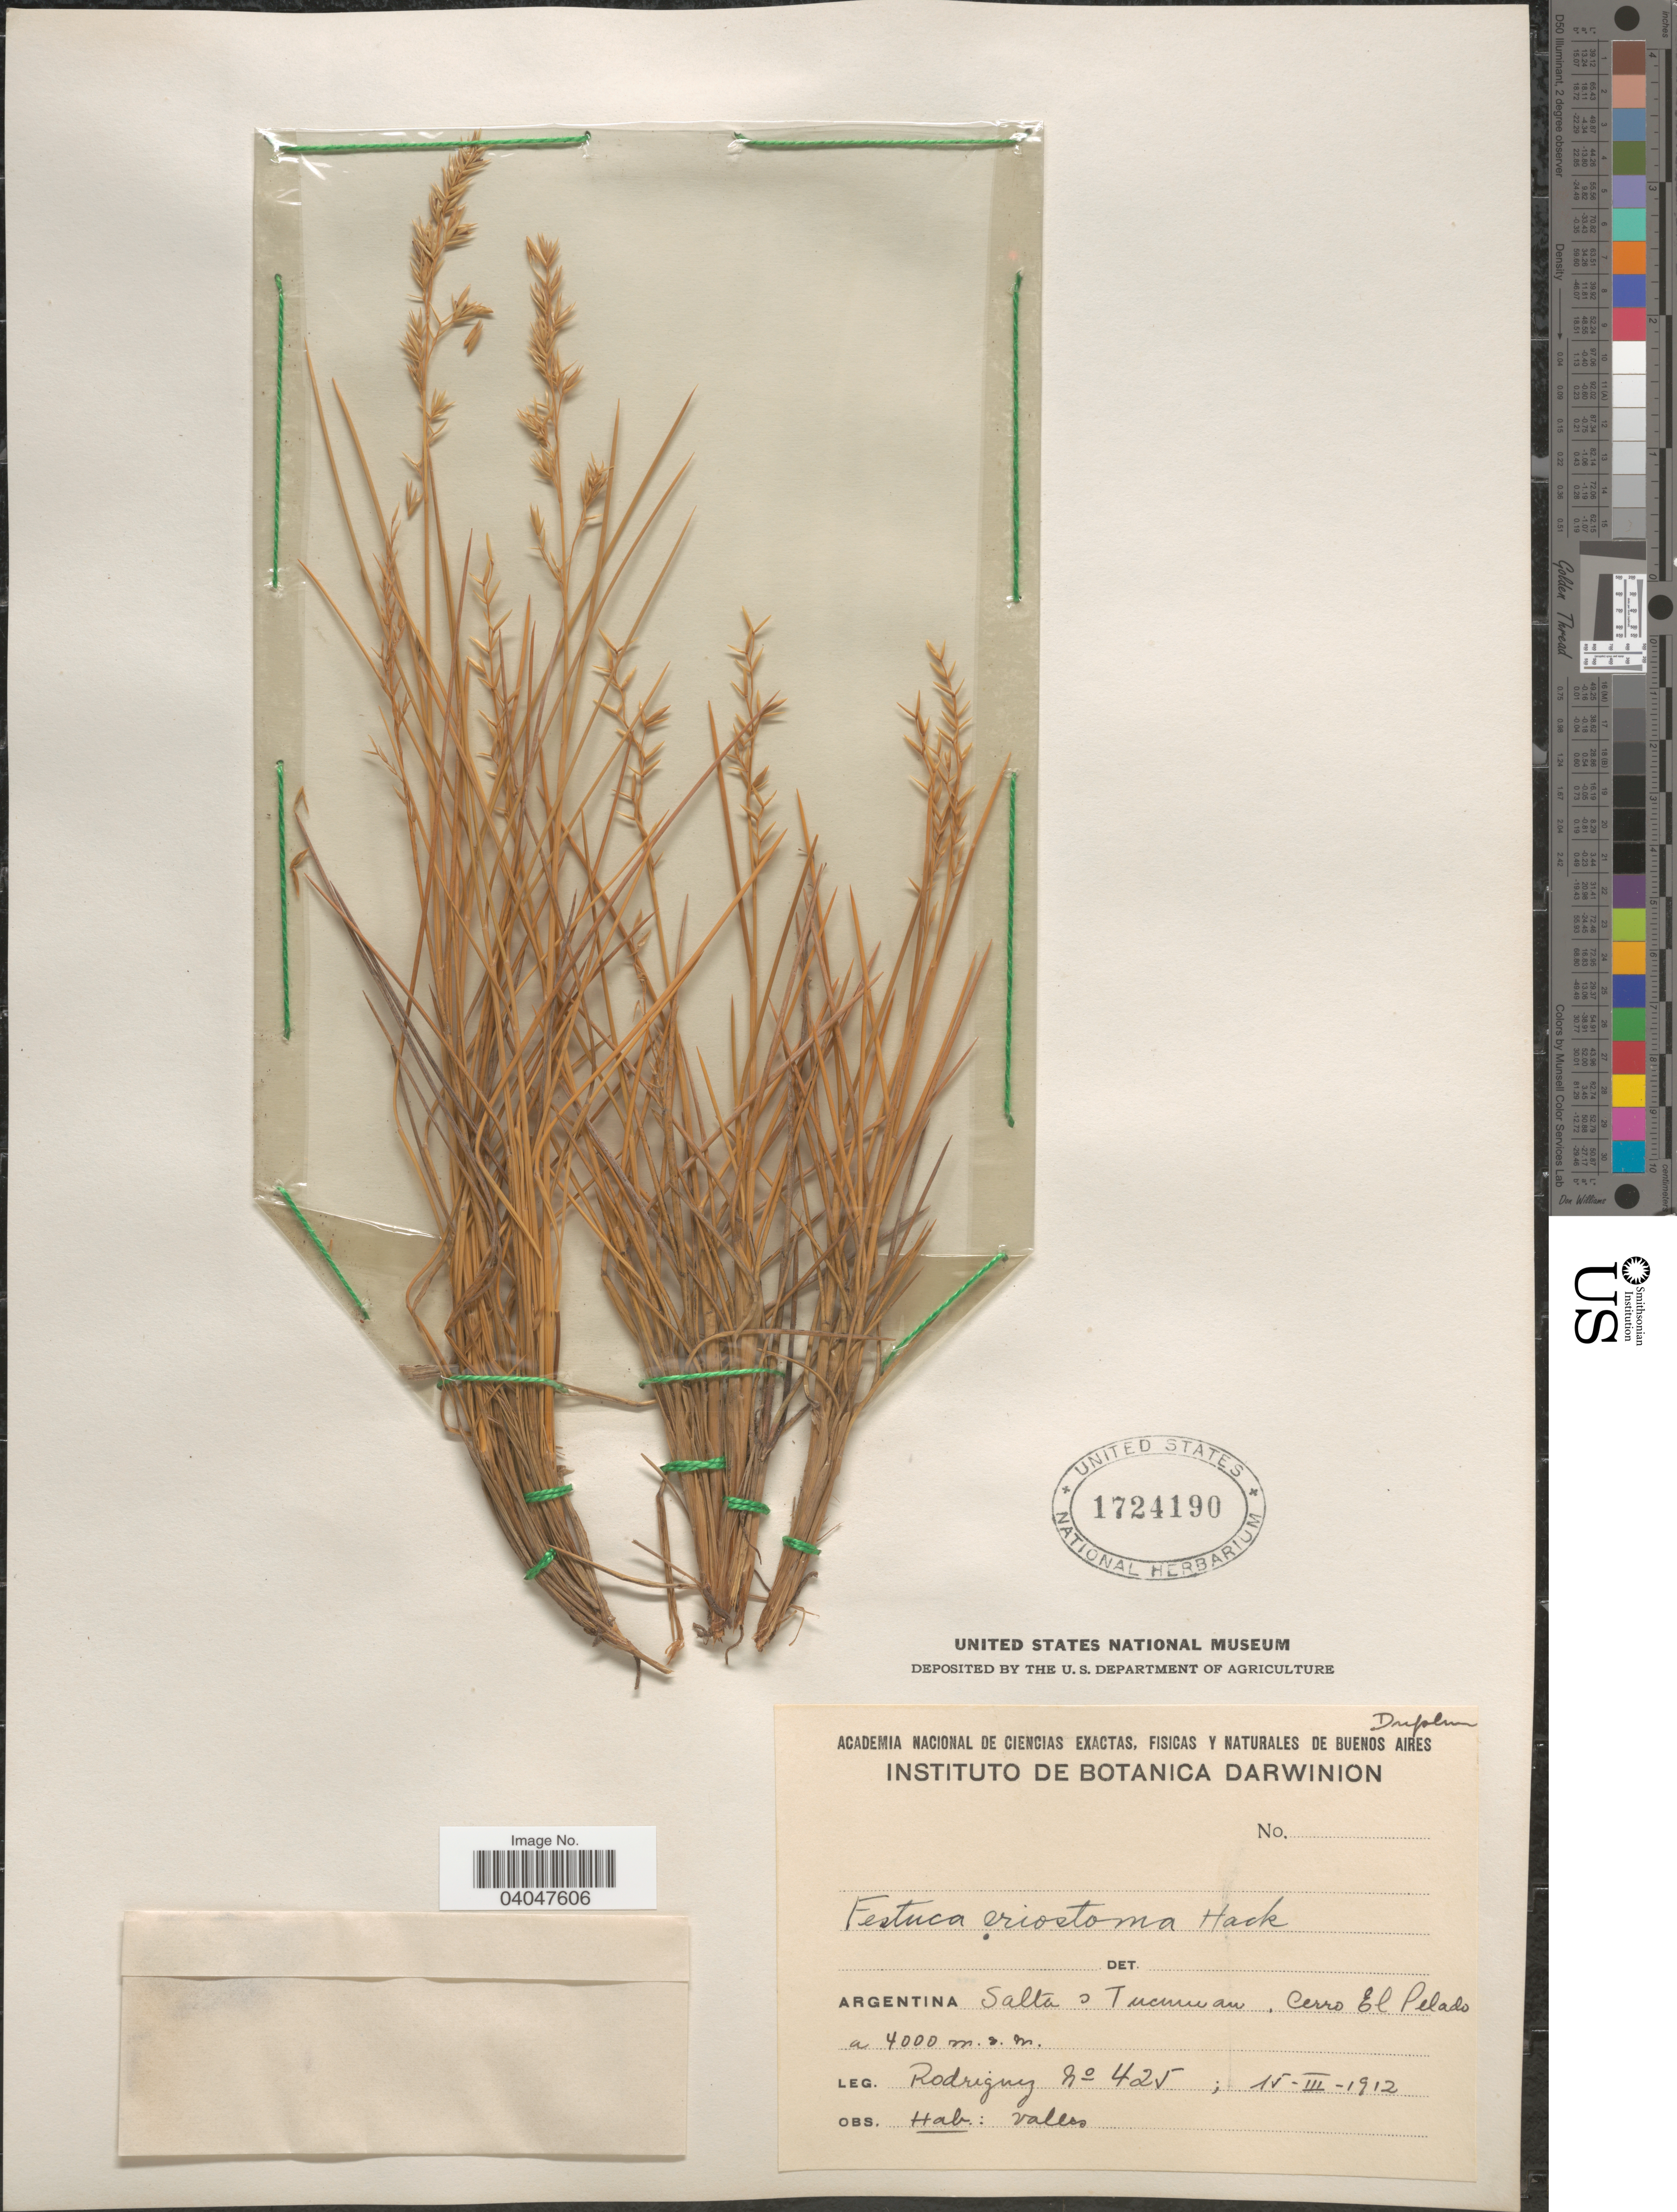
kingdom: Plantae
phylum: Tracheophyta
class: Liliopsida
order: Poales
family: Poaceae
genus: Festuca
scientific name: Festuca eriostoma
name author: Hack.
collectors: Rodriguez, --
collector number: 425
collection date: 1912-03-15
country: Argentina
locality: Salta o Tucuman , Cerro El Pelado.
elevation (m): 4000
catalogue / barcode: US 1724190